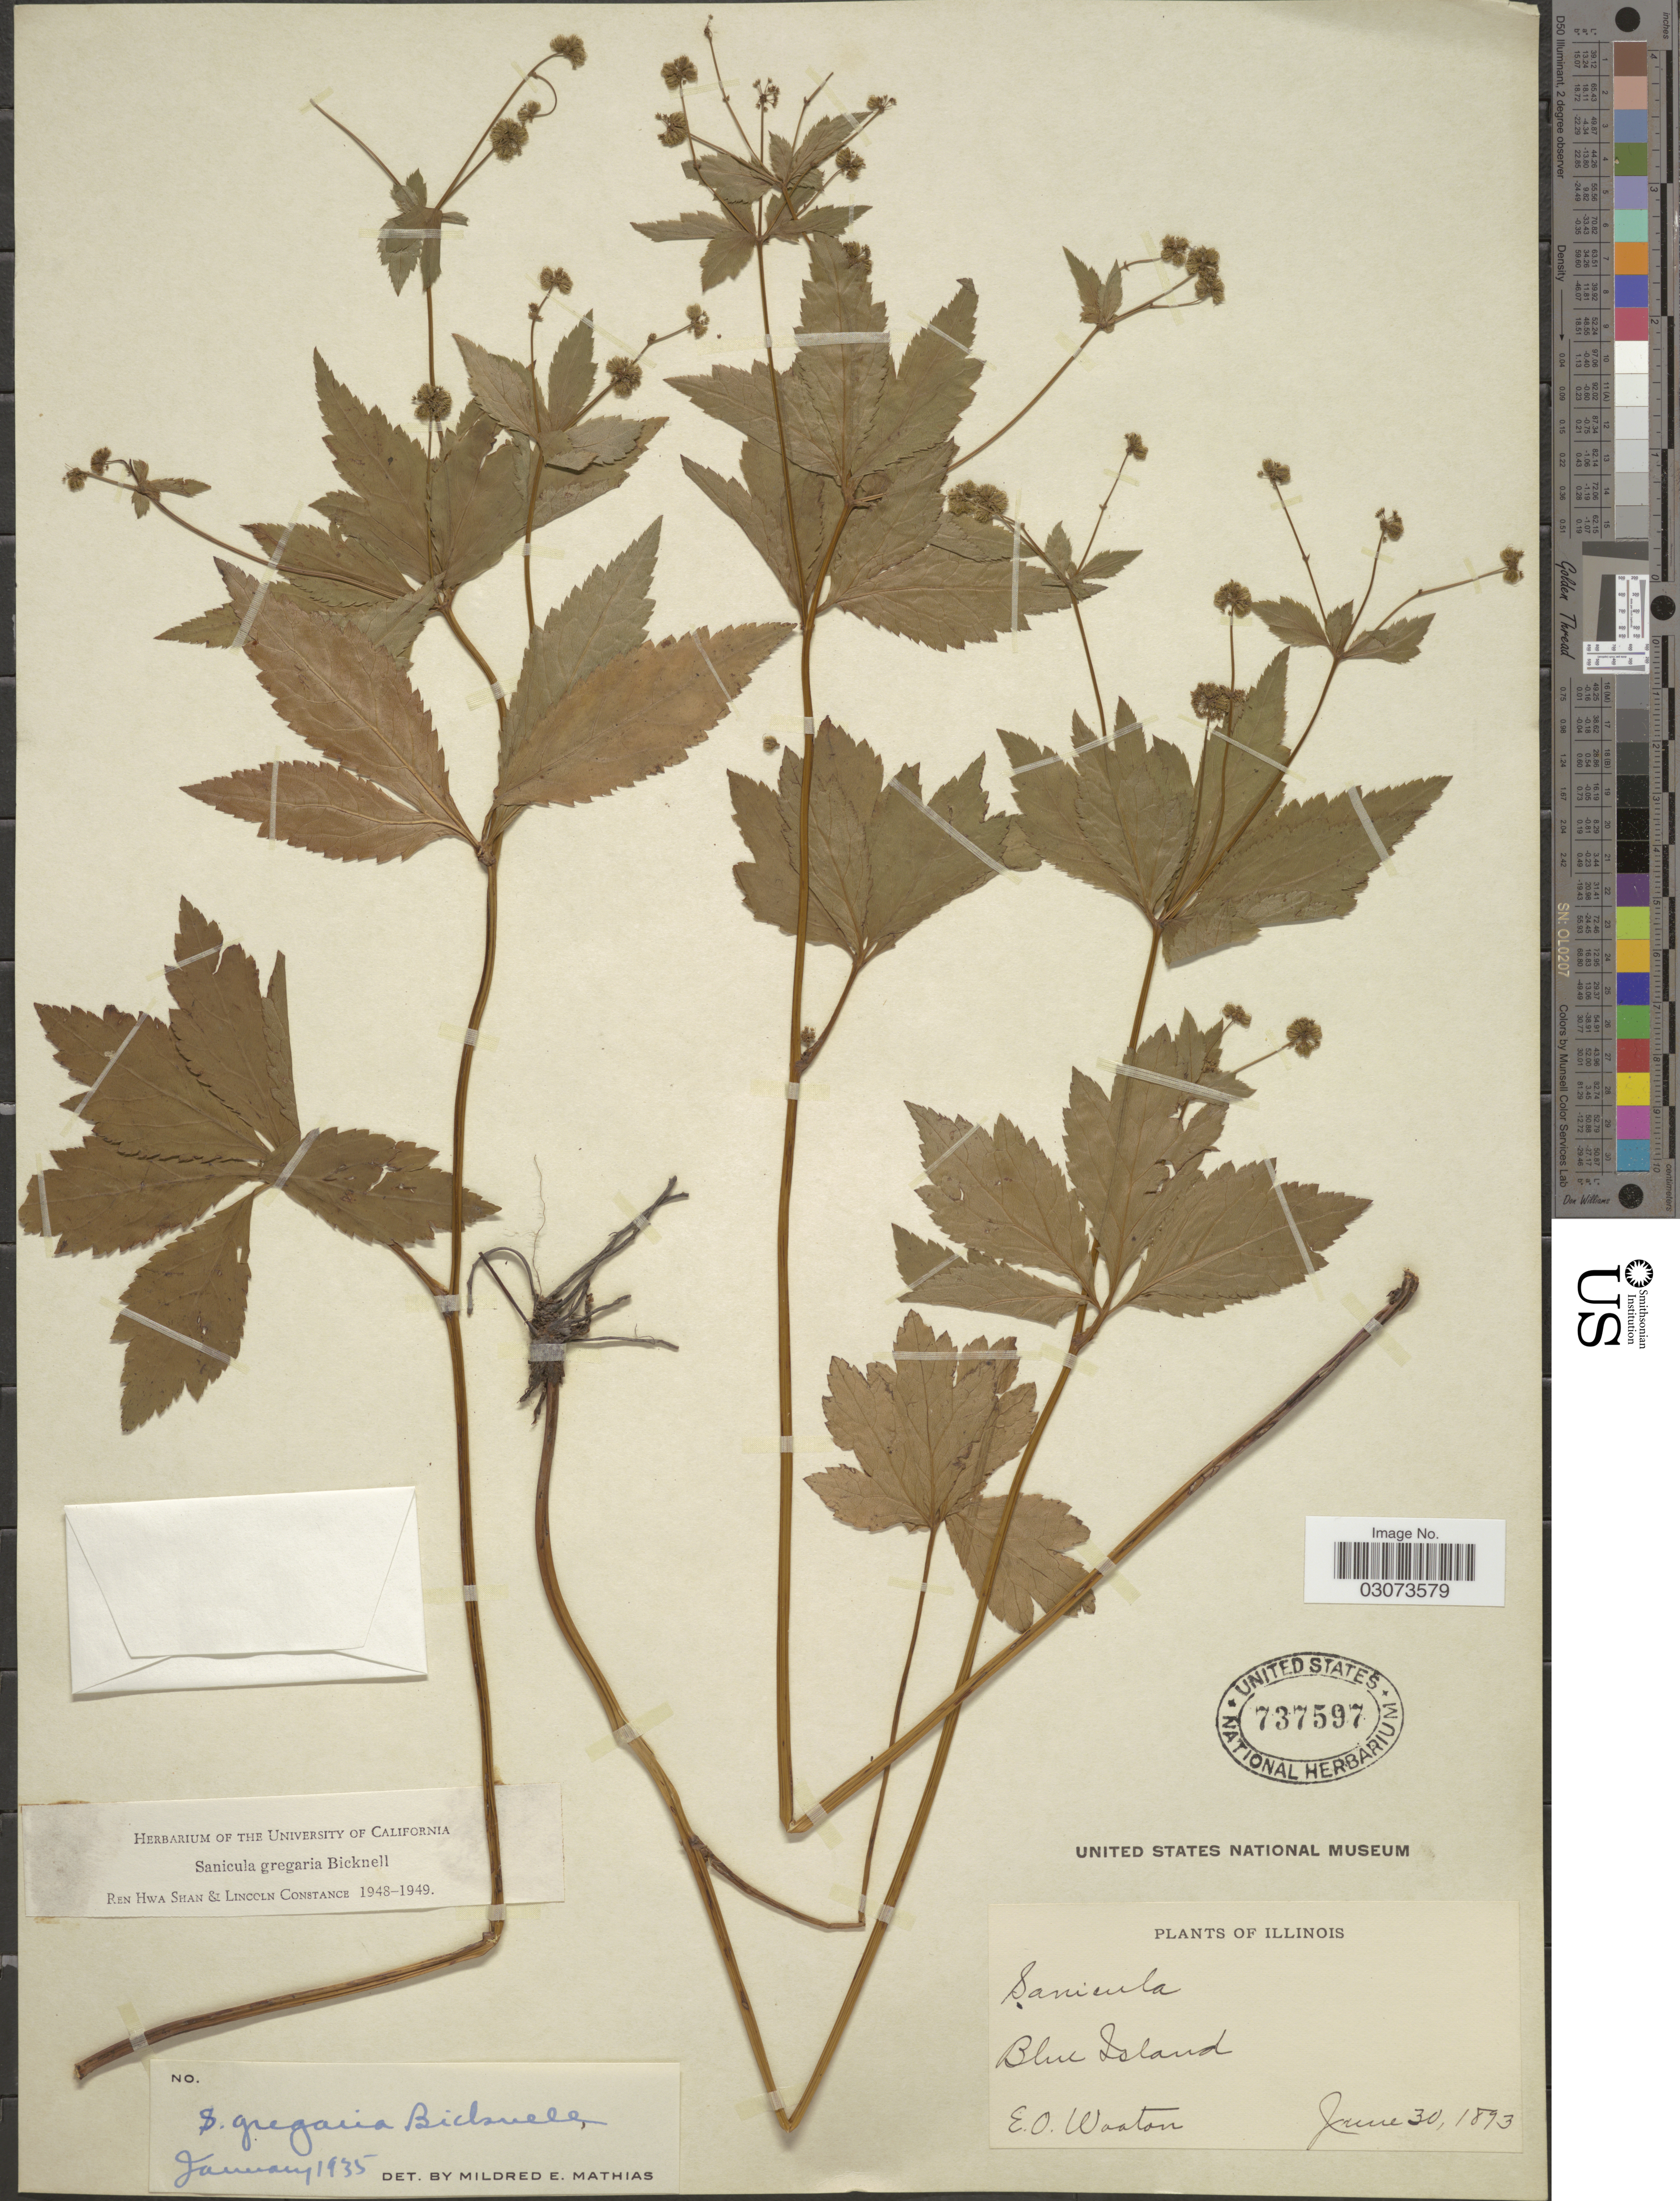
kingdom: Plantae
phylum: Tracheophyta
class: Magnoliopsida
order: Apiales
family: Apiaceae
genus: Sanicula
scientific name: Sanicula gregaria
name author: E.P. Bicknell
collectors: E. O. Wooton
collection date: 1893-06-30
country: United States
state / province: Illinois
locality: Blue Island.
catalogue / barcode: US 737597